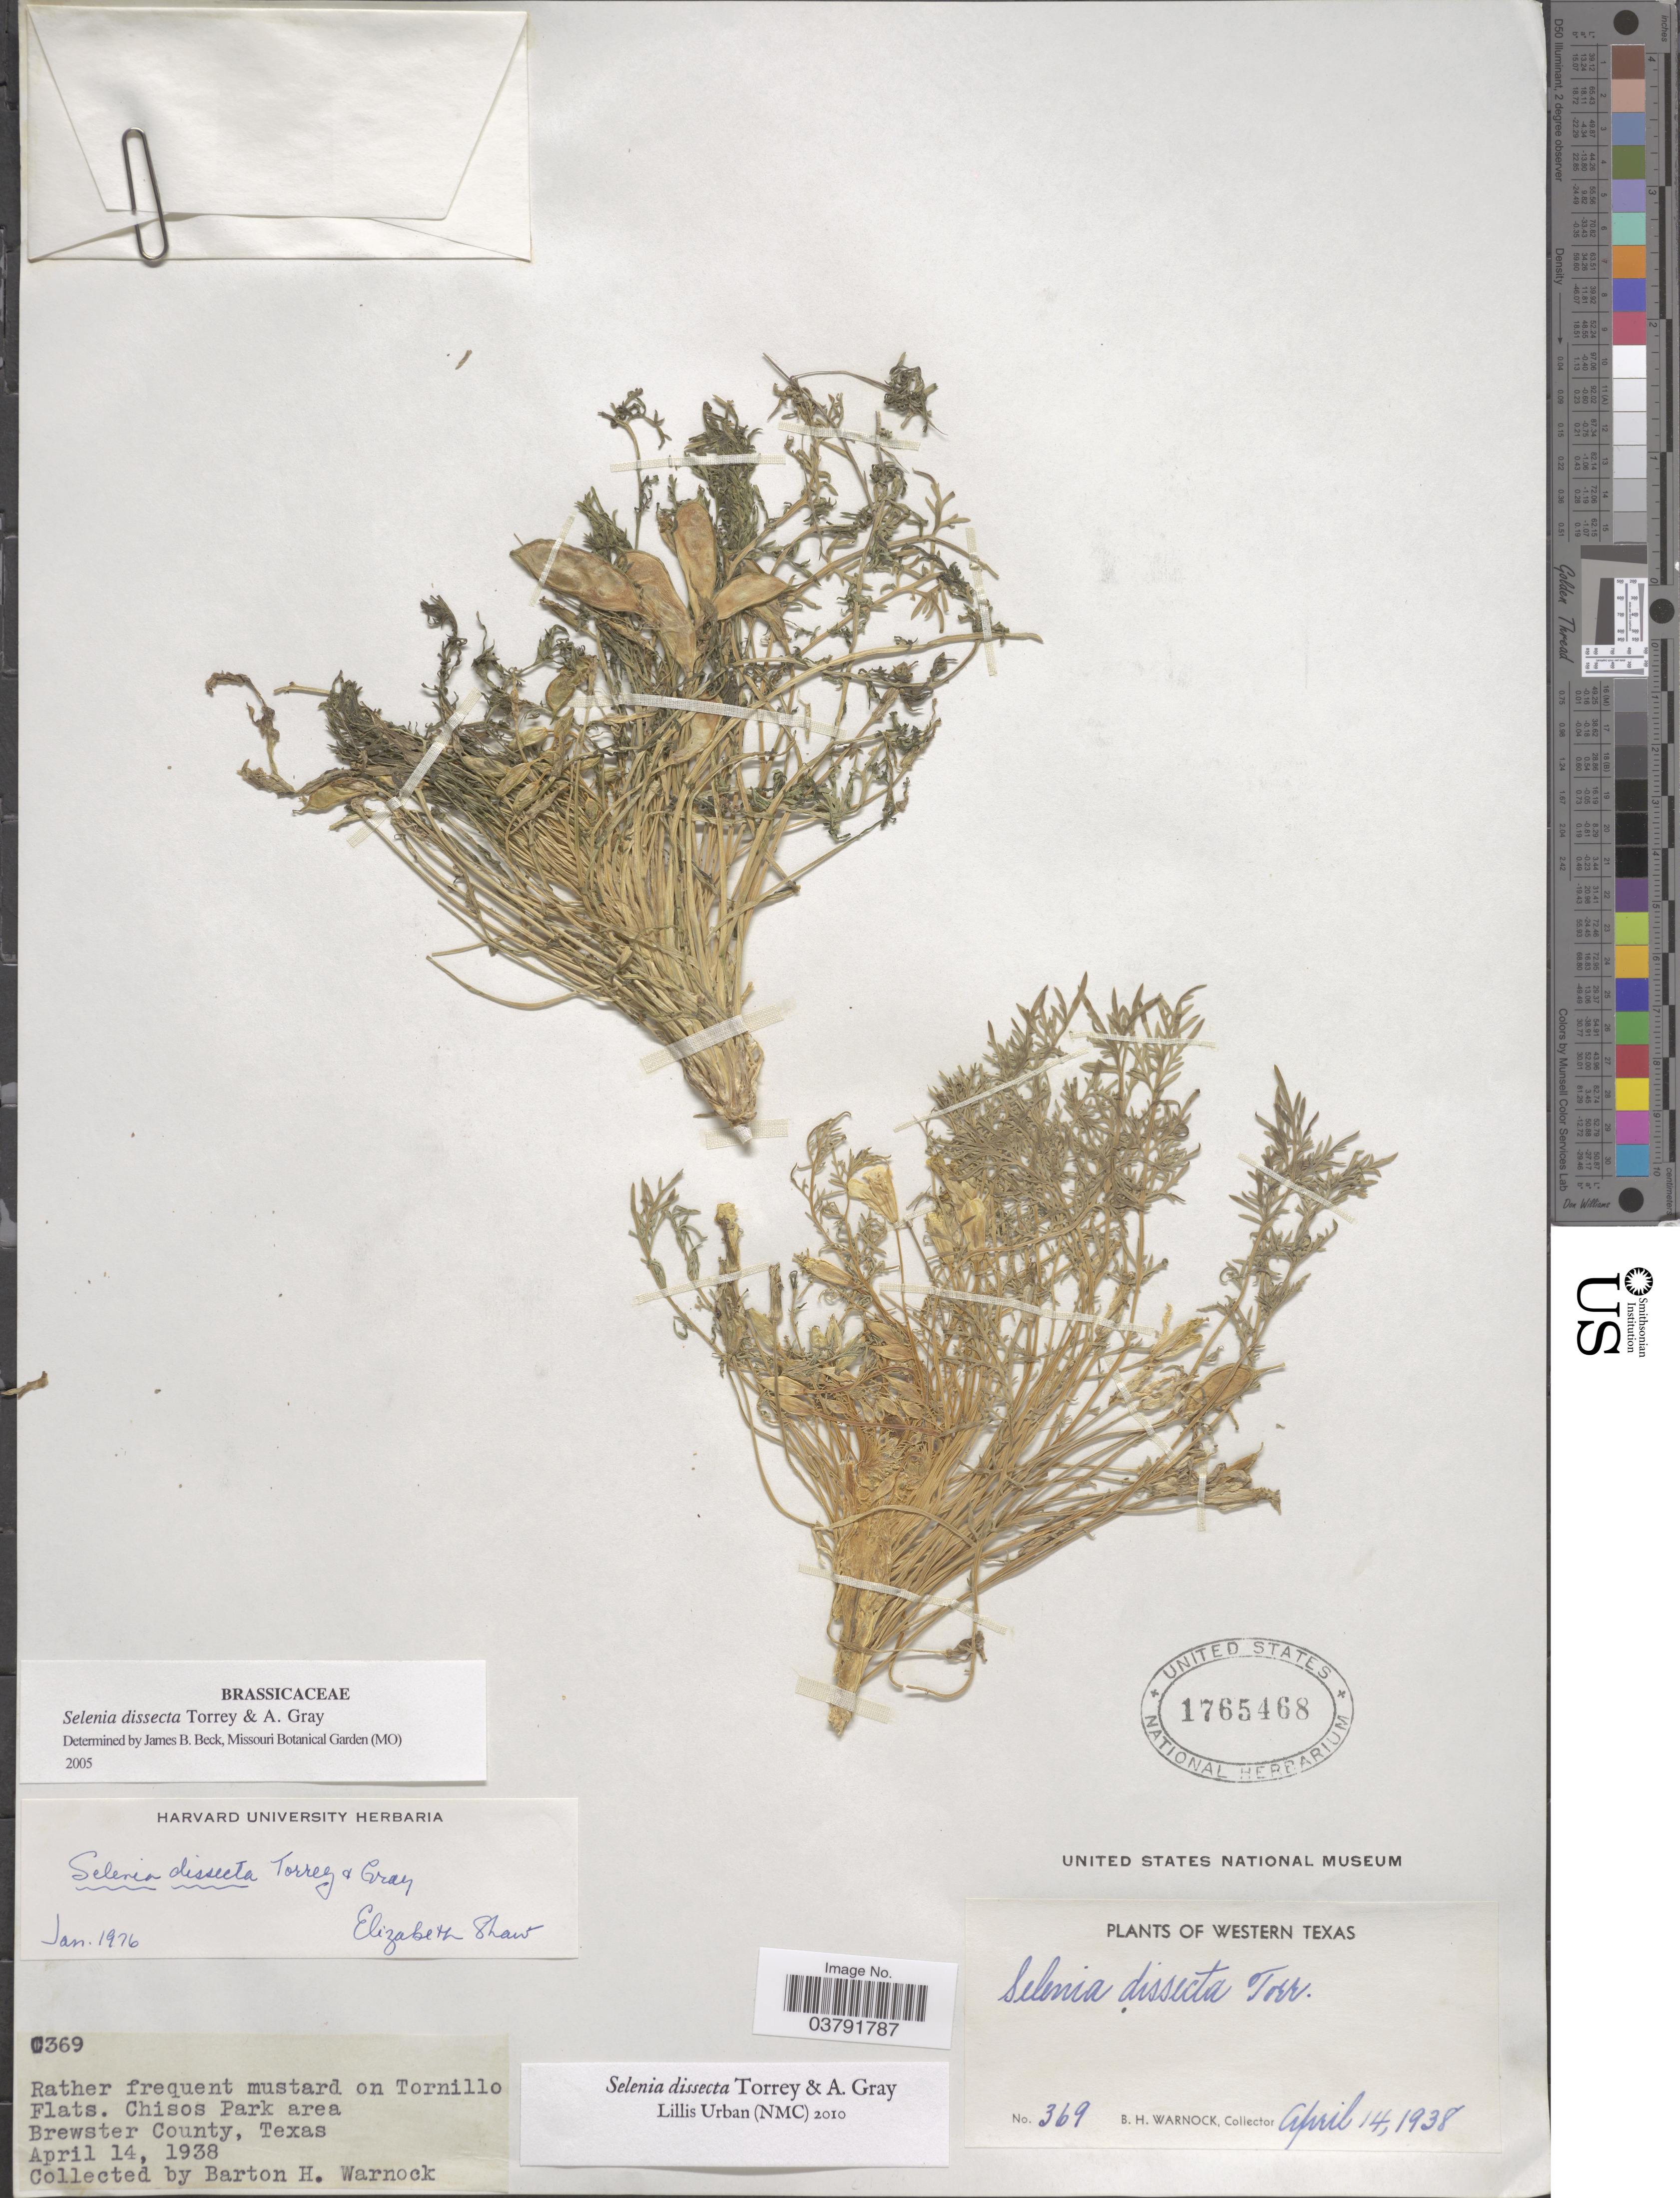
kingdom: Plantae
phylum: Tracheophyta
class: Magnoliopsida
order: Brassicales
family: Brassicaceae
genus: Selenia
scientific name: Selenia dissecta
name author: Torr. & A. Gray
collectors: B. H. Warnock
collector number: C369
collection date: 1938-04-14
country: United States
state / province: Texas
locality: Western Texas. Tornillo Flats. Chisos Park area. Brewster County.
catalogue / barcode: US 1765468